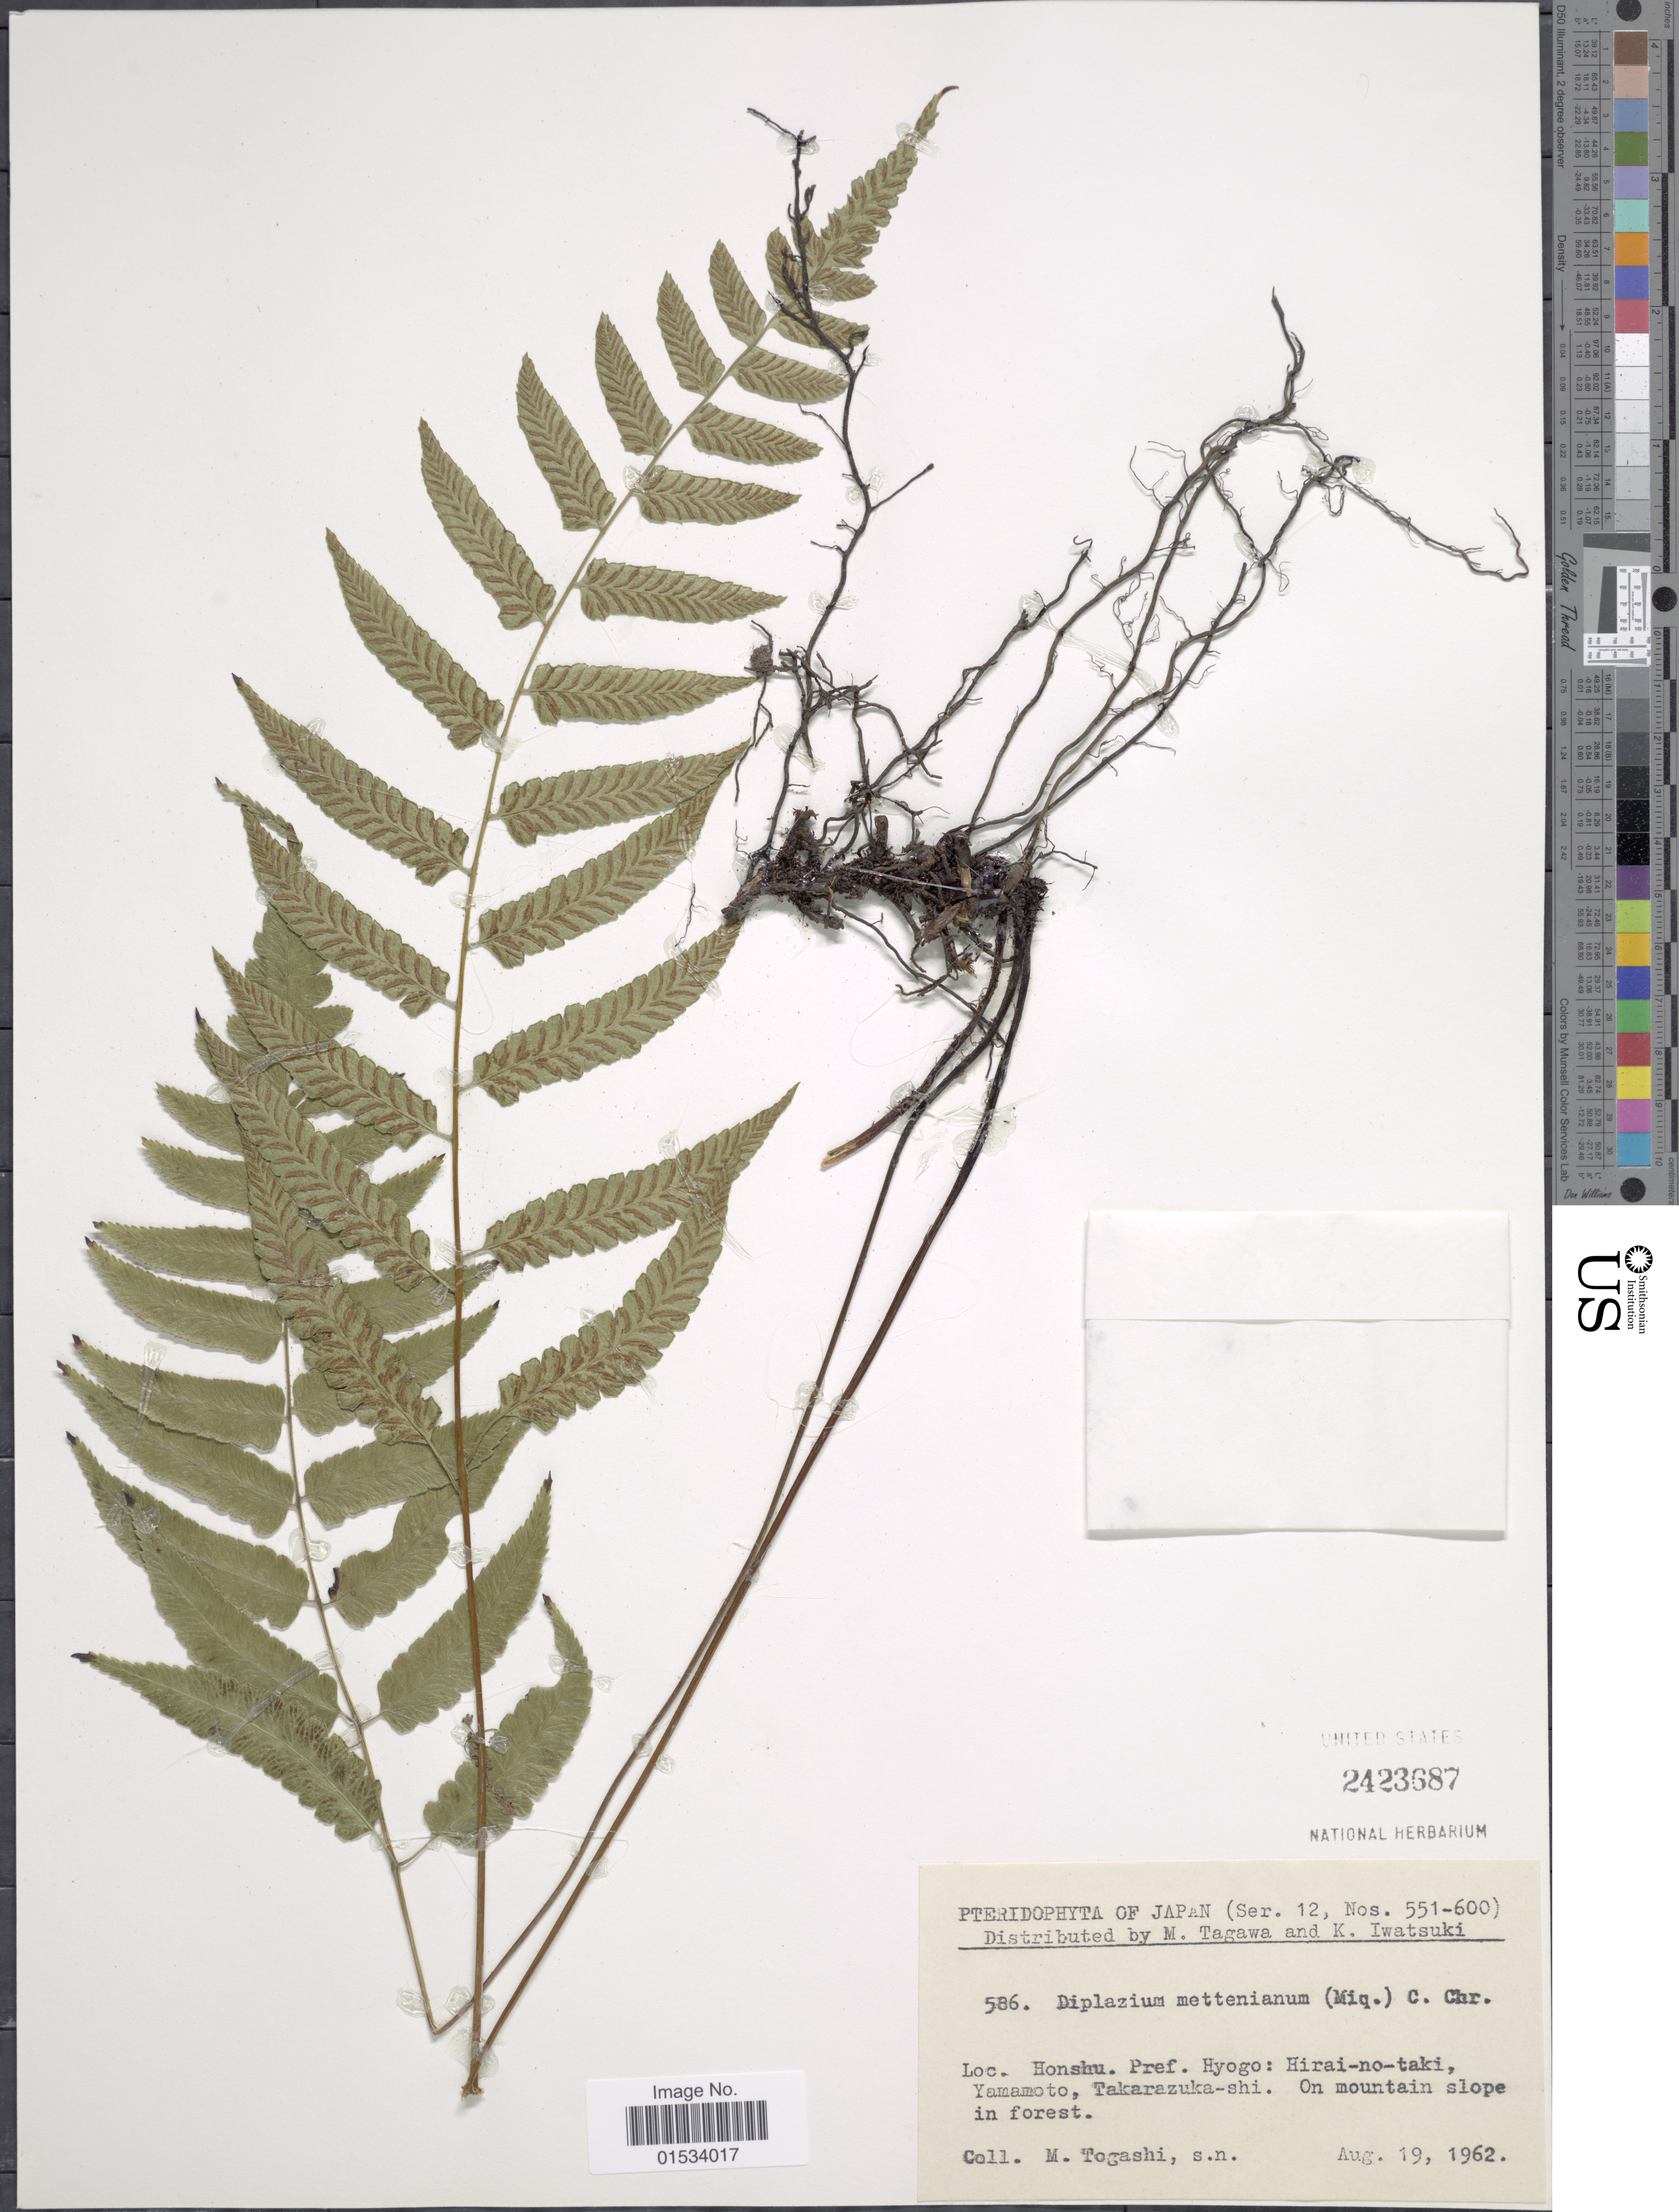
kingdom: Plantae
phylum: Tracheophyta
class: Polypodiopsida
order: Polypodiales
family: Athyriaceae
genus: Diplazium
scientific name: Diplazium mettenianum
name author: (Miq.) C. Chr.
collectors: M. Togasi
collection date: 1962-08-19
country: Japan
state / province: Hyogo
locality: Honshu: Hirai-no-taki, Yamamoto, Takarazuka-shi, On mountain slope in forest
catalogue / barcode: US 2423687